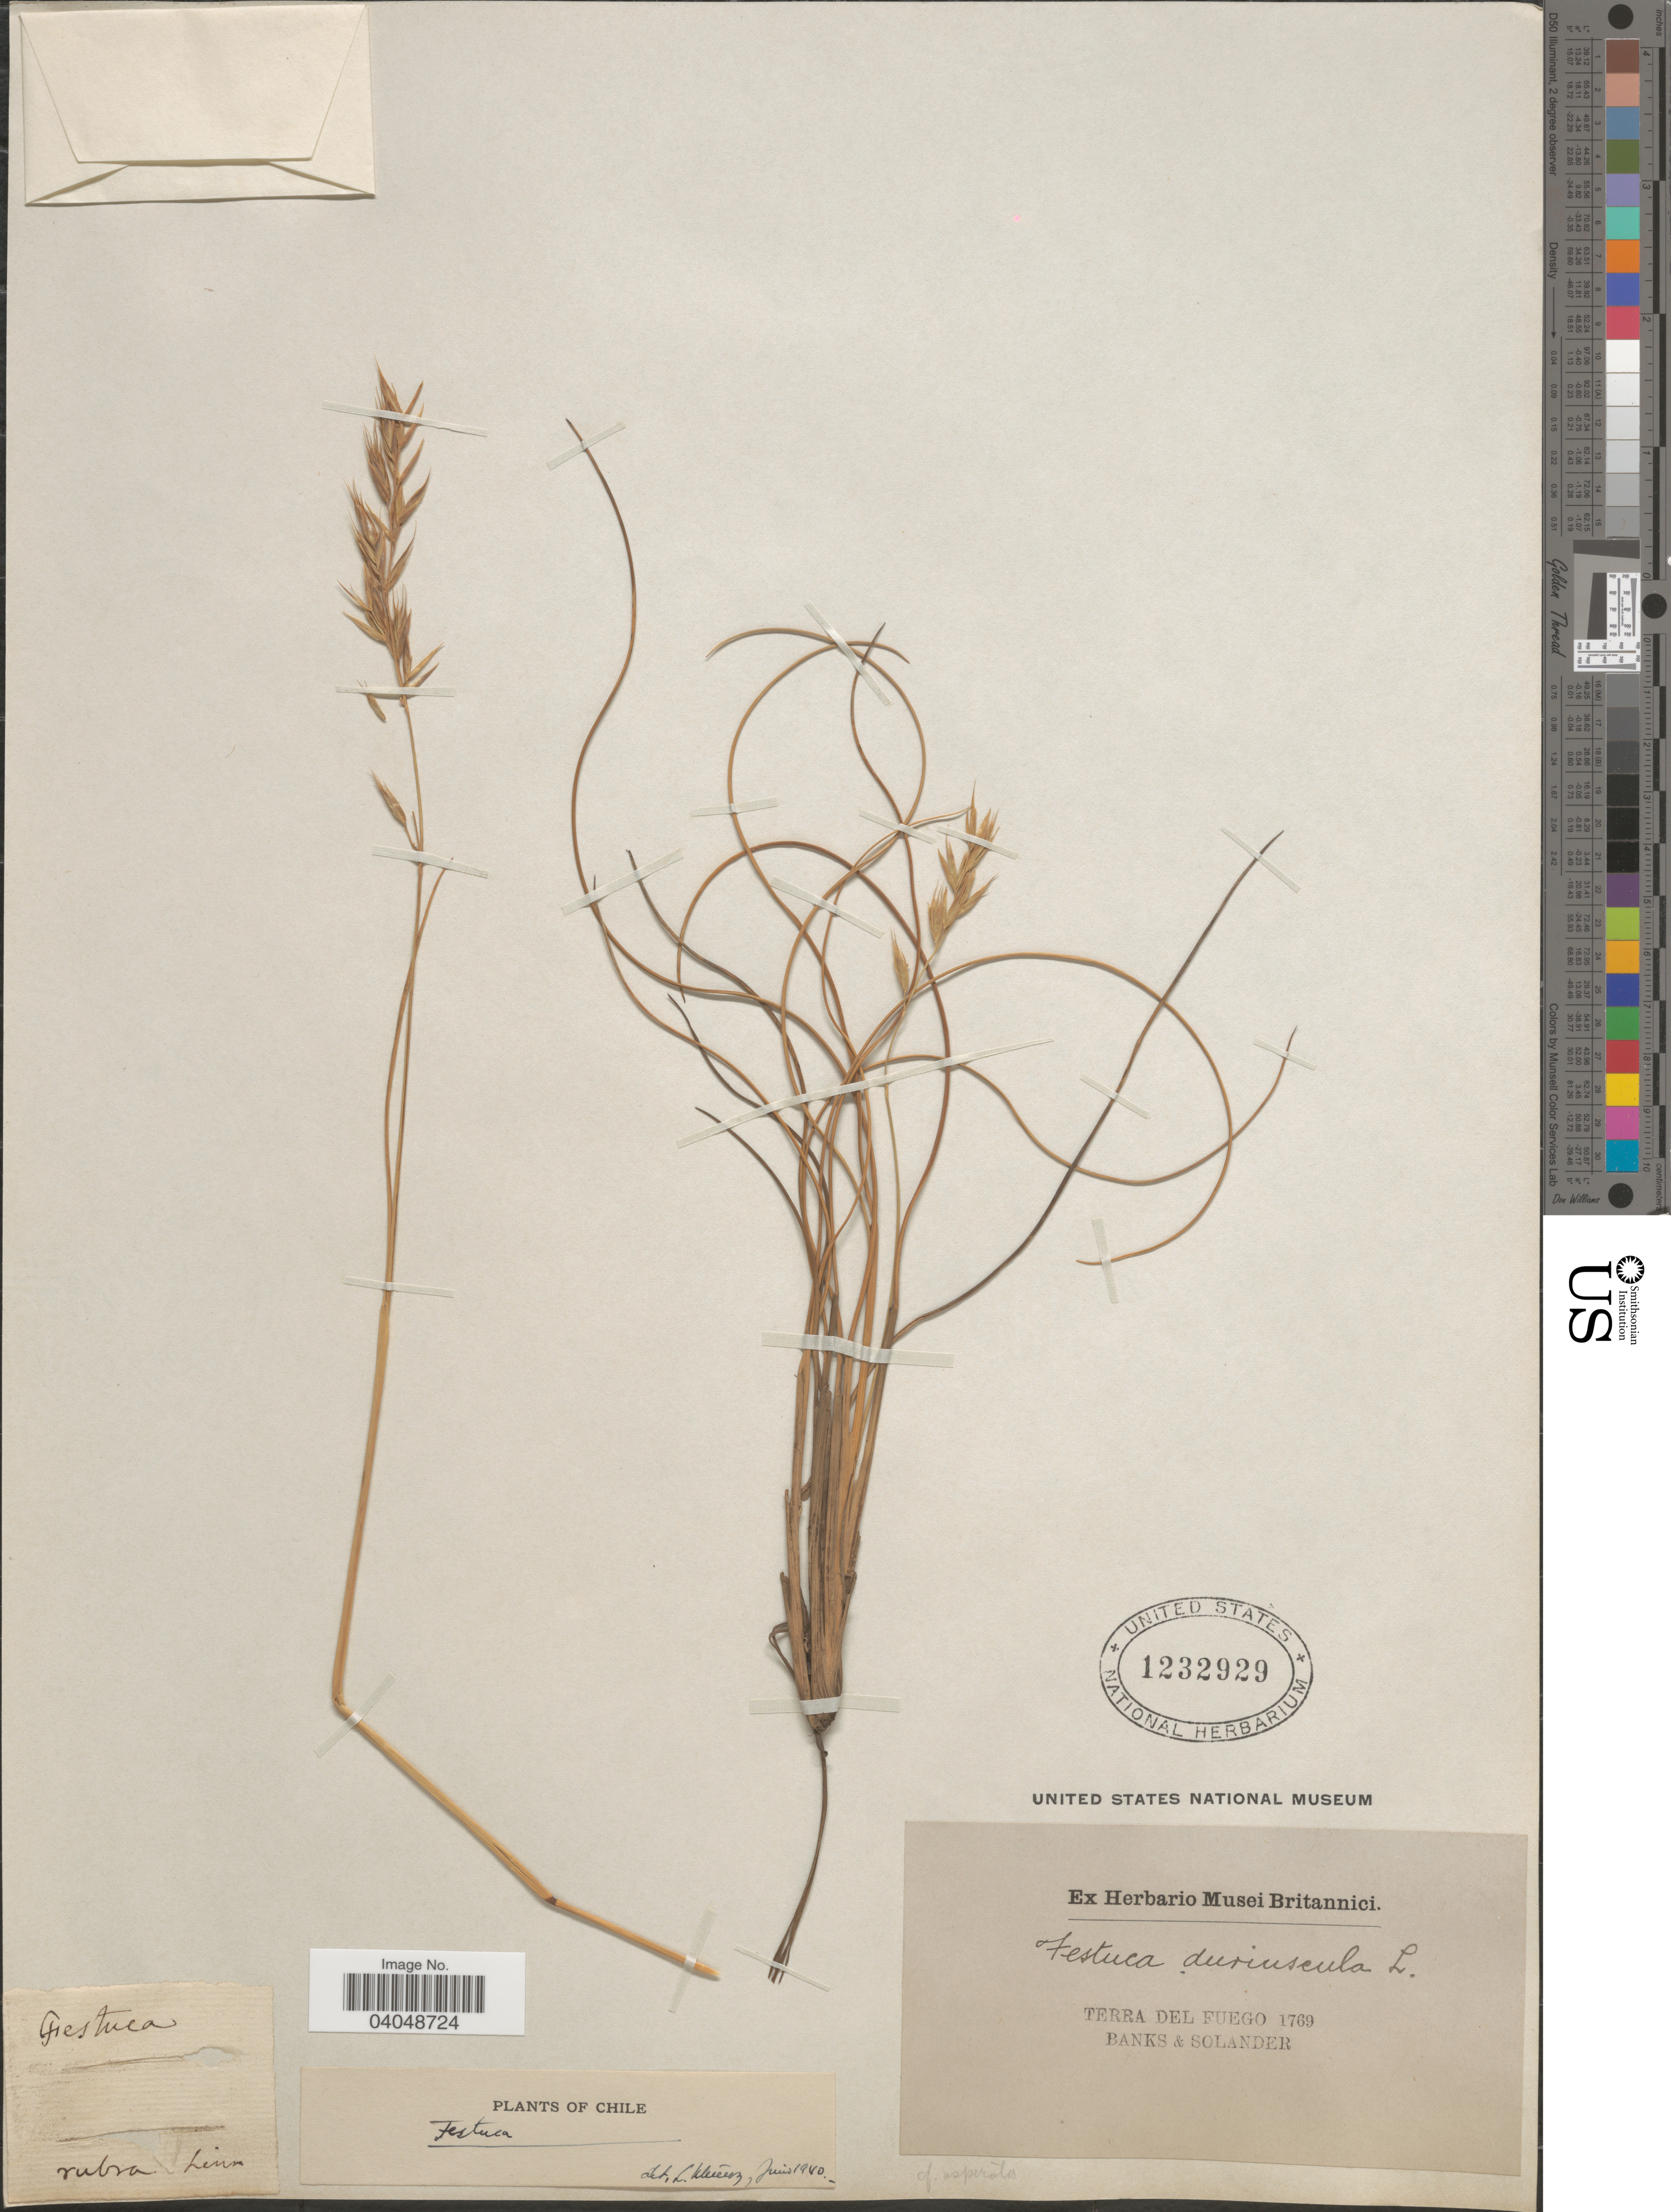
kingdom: Plantae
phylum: Tracheophyta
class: Liliopsida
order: Poales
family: Poaceae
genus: Festuca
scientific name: Festuca sp.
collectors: -- Banks & -- Solander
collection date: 1769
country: Argentina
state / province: Tierra del Fuego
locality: Terra del Fuego.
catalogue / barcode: US 1232929